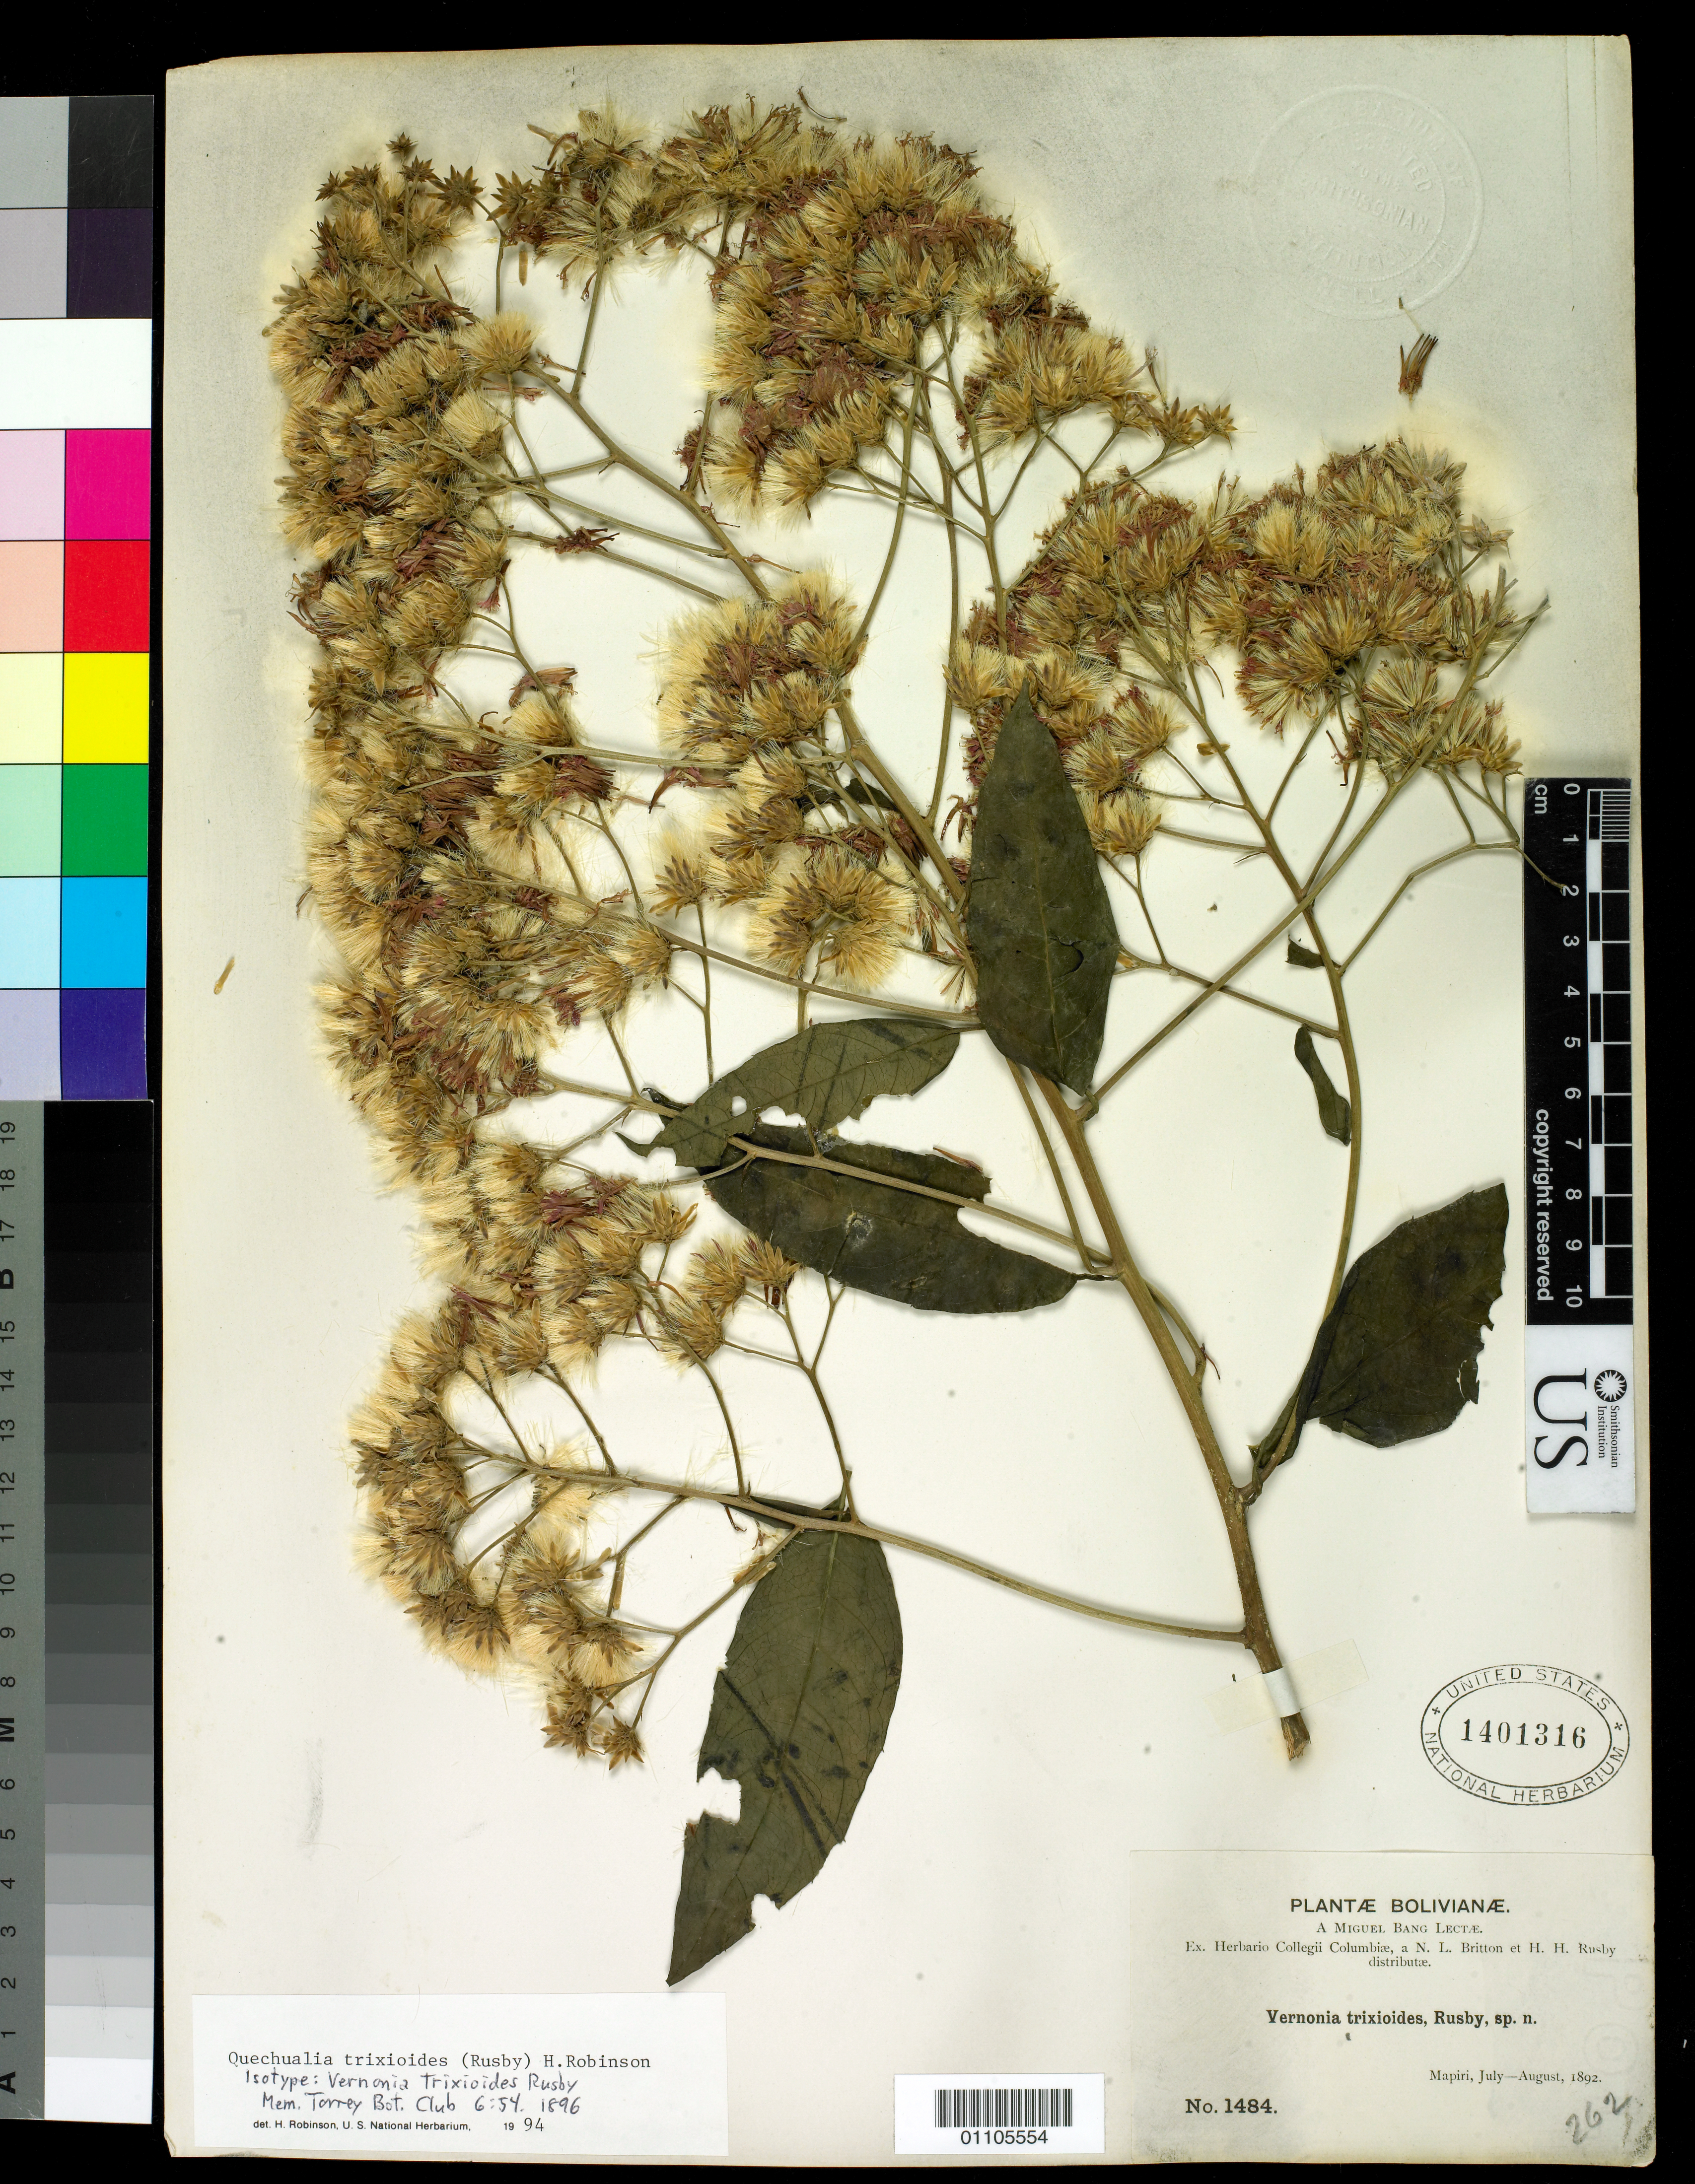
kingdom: Plantae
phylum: Tracheophyta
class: Magnoliopsida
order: Asterales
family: Asteraceae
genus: Vernonia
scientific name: Vernonia trixioides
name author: Rusby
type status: Isotype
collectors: M. Bang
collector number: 1484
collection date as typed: Jul 1892 to -- Aug 1892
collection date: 1892-07/1892-08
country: Bolivia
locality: Mapiri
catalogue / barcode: US 1401316